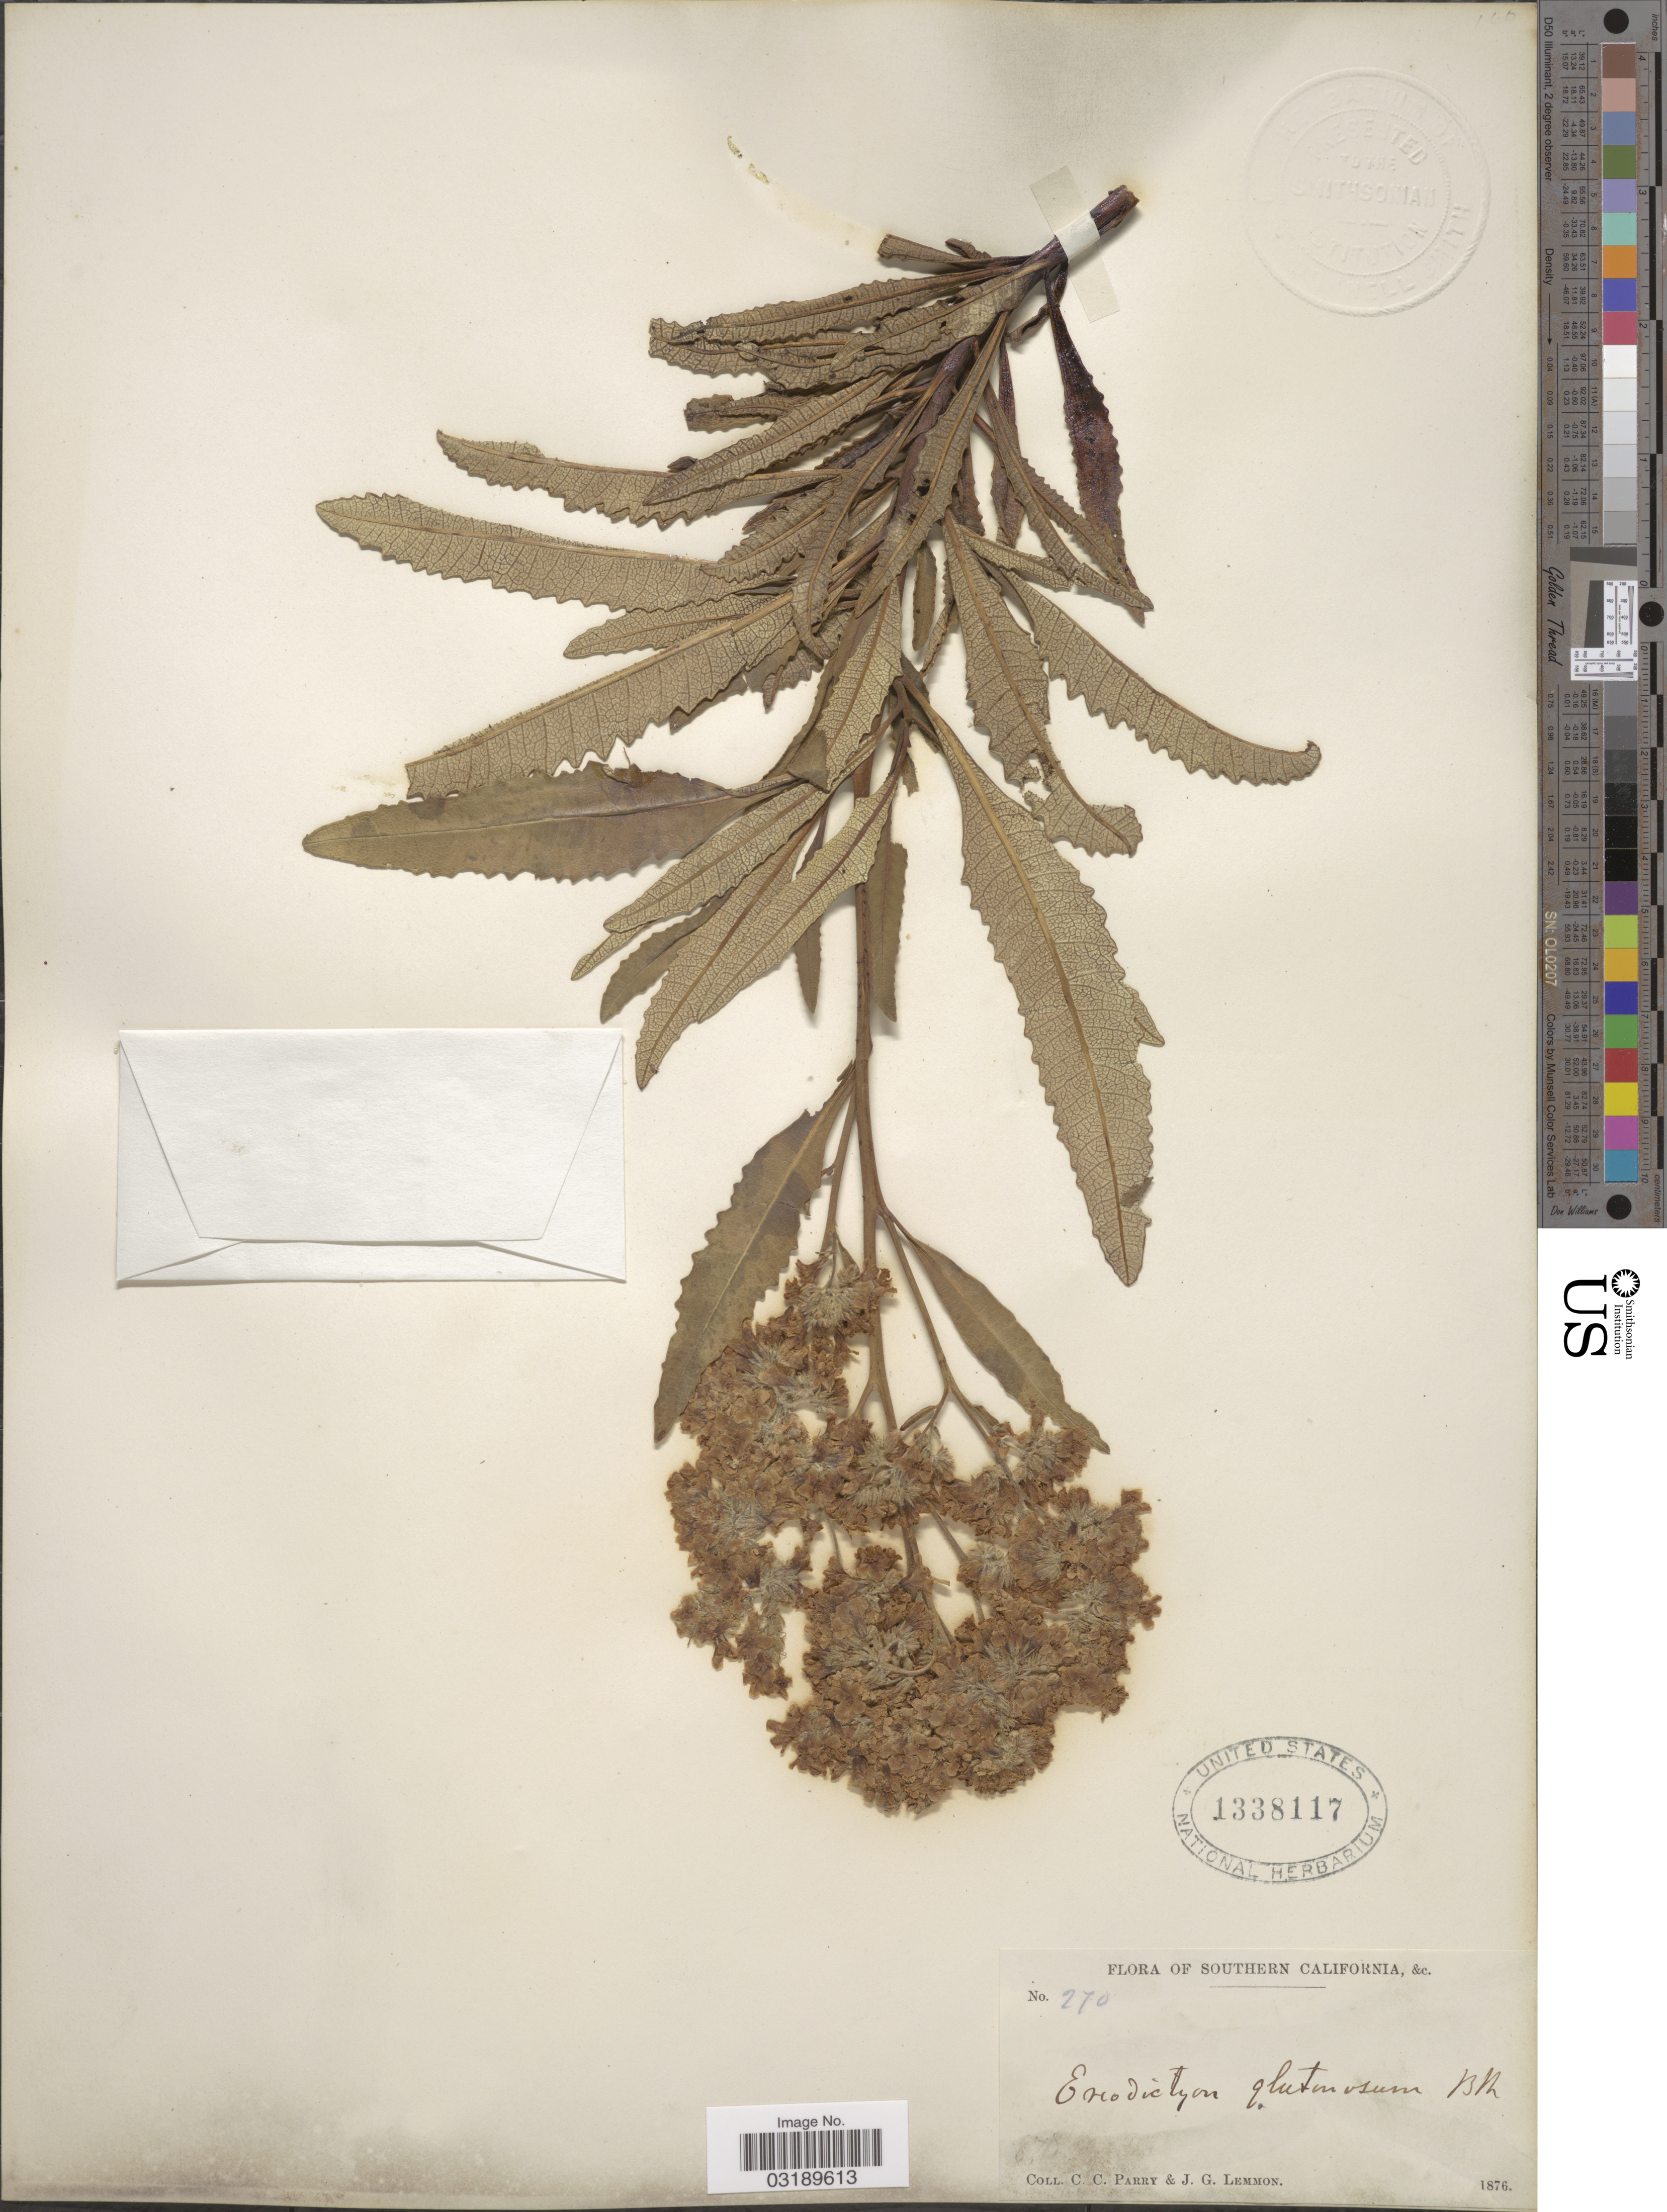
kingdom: Plantae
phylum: Tracheophyta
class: Magnoliopsida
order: Boraginales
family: Namaceae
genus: Eriodictyon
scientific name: Eriodictyon trichocalyx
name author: A. Heller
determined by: Rogers, Z. S.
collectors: C. C. Parry & J. Lemmon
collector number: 270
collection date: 1876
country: United States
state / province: California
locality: Southern California, &c.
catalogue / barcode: US 1338117